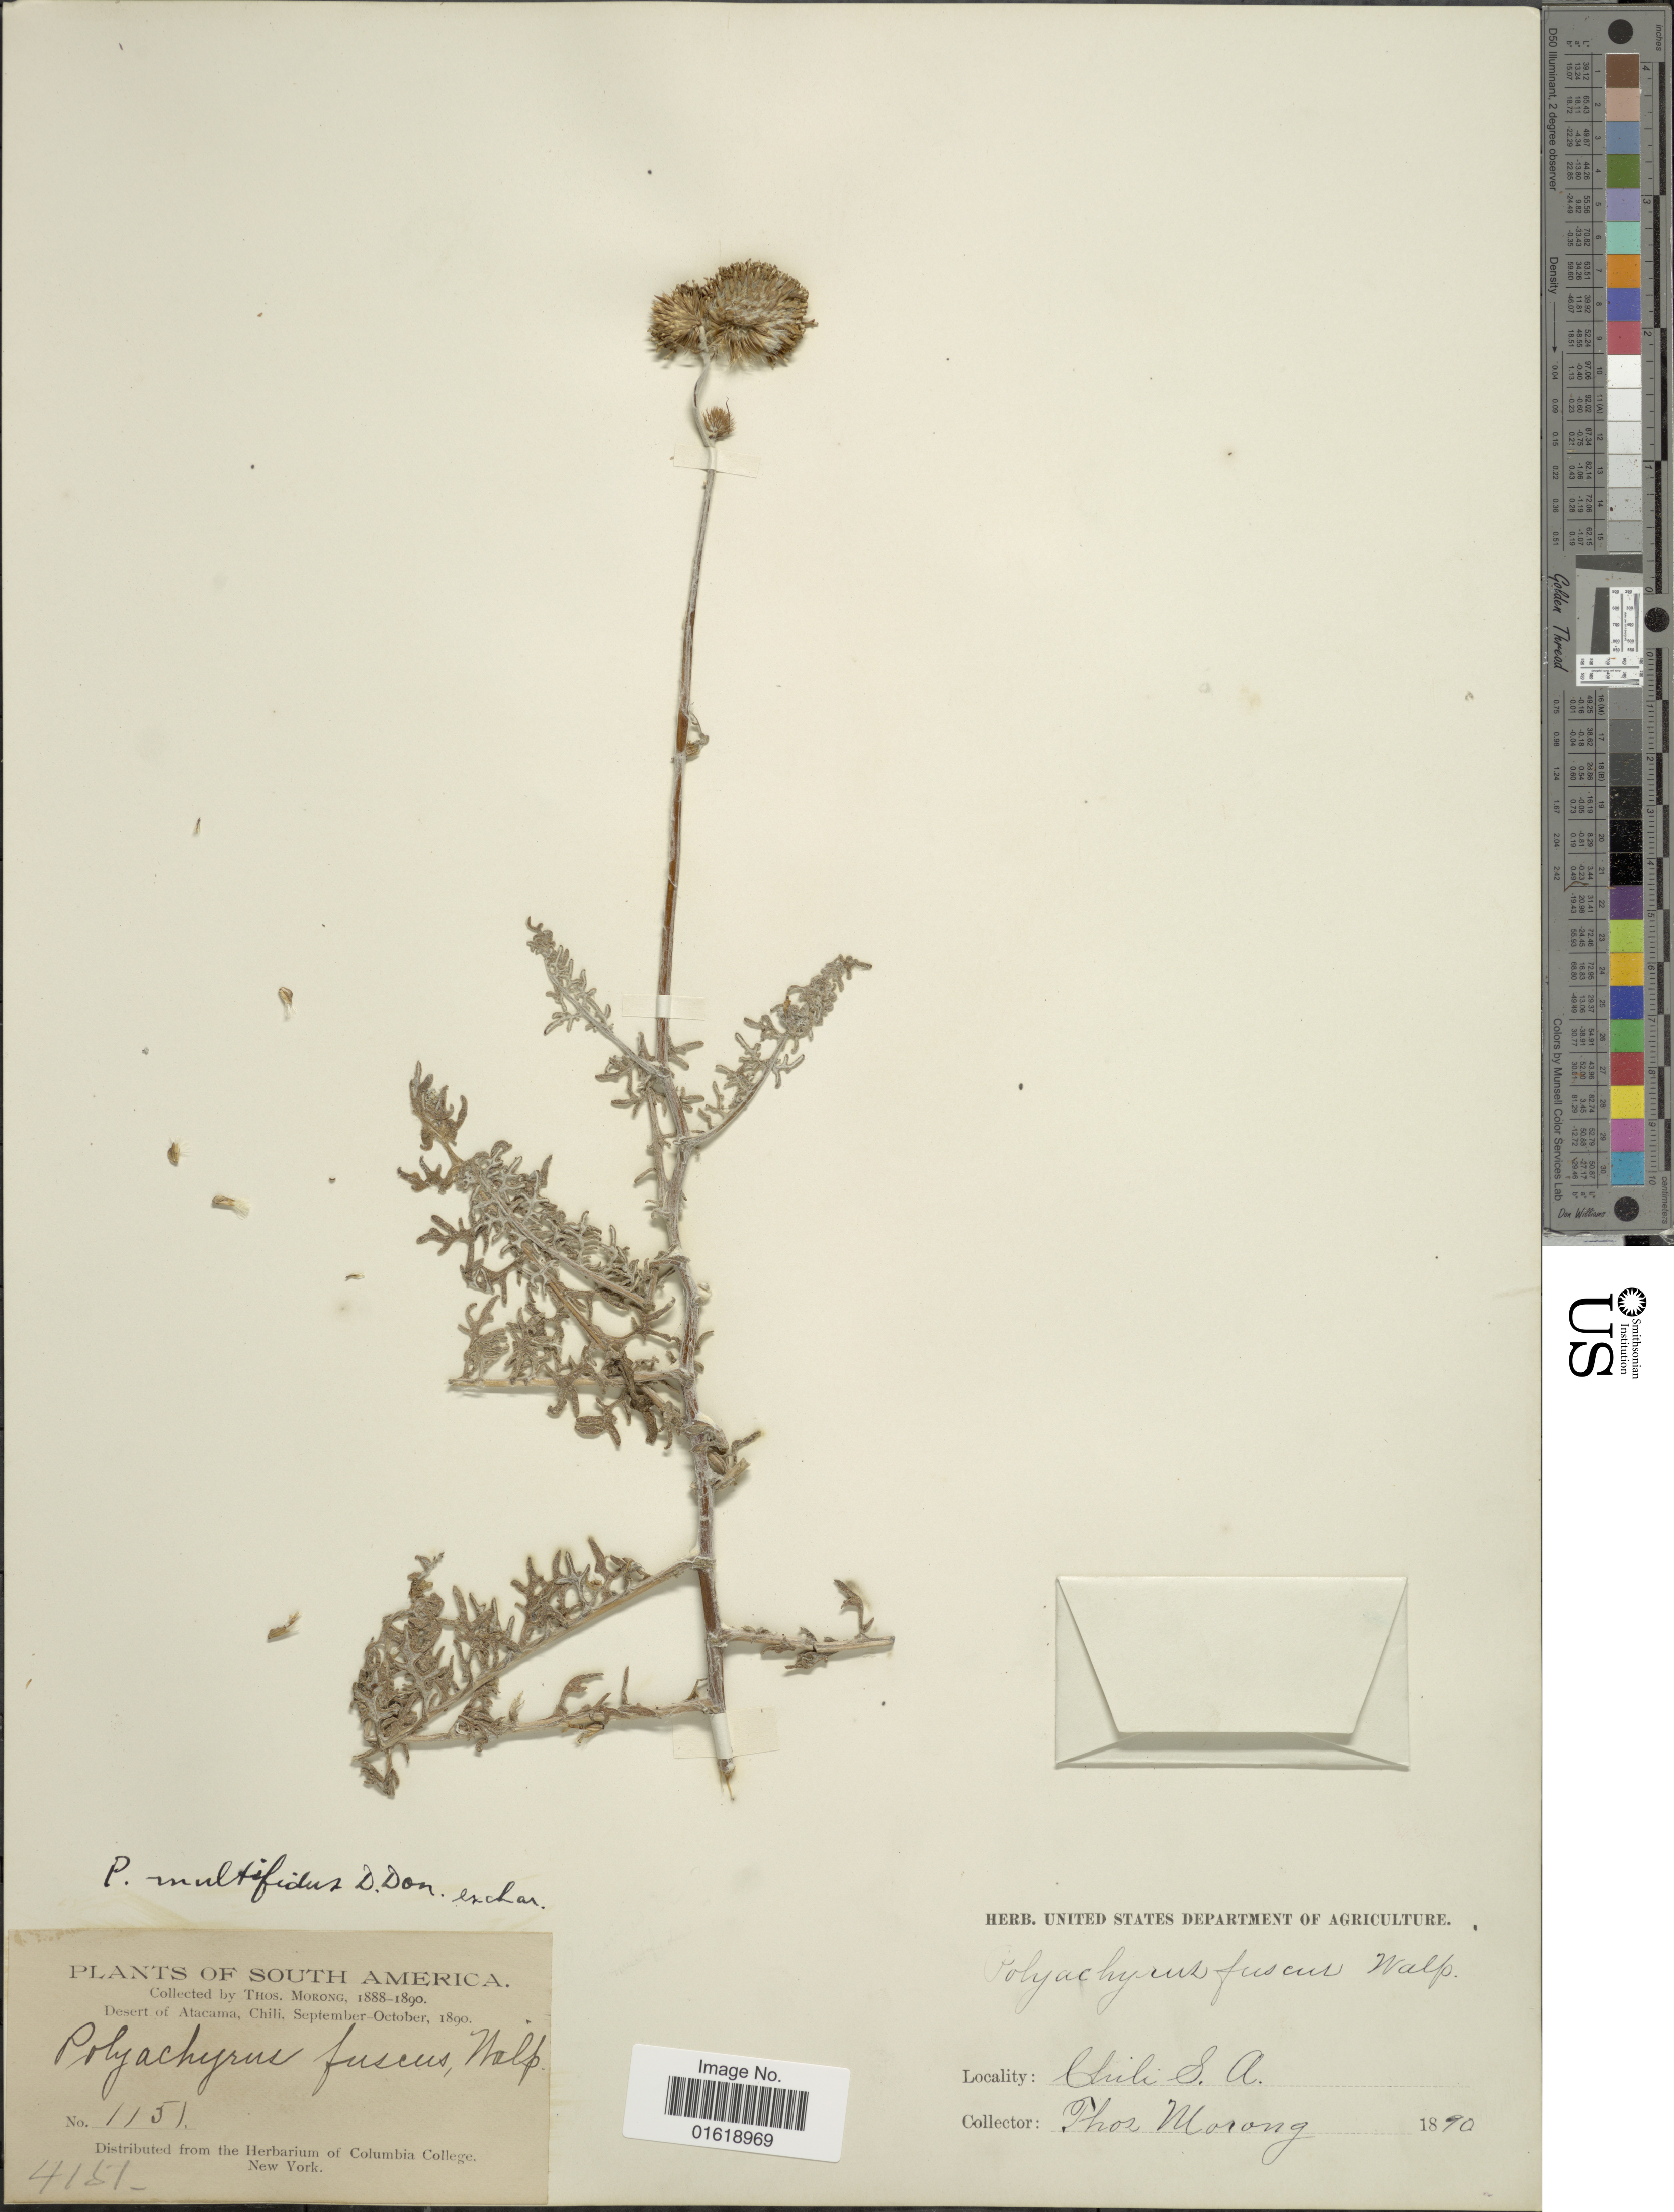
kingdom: Plantae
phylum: Tracheophyta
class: Magnoliopsida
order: Asterales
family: Asteraceae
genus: Polyachyrus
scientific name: Polyachyrus fuscus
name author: (Meyen) Walp.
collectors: T. Morong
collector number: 1151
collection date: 1890-09/1890-10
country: Chile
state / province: Atacama (III)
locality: Desert of Atacama, Chili.